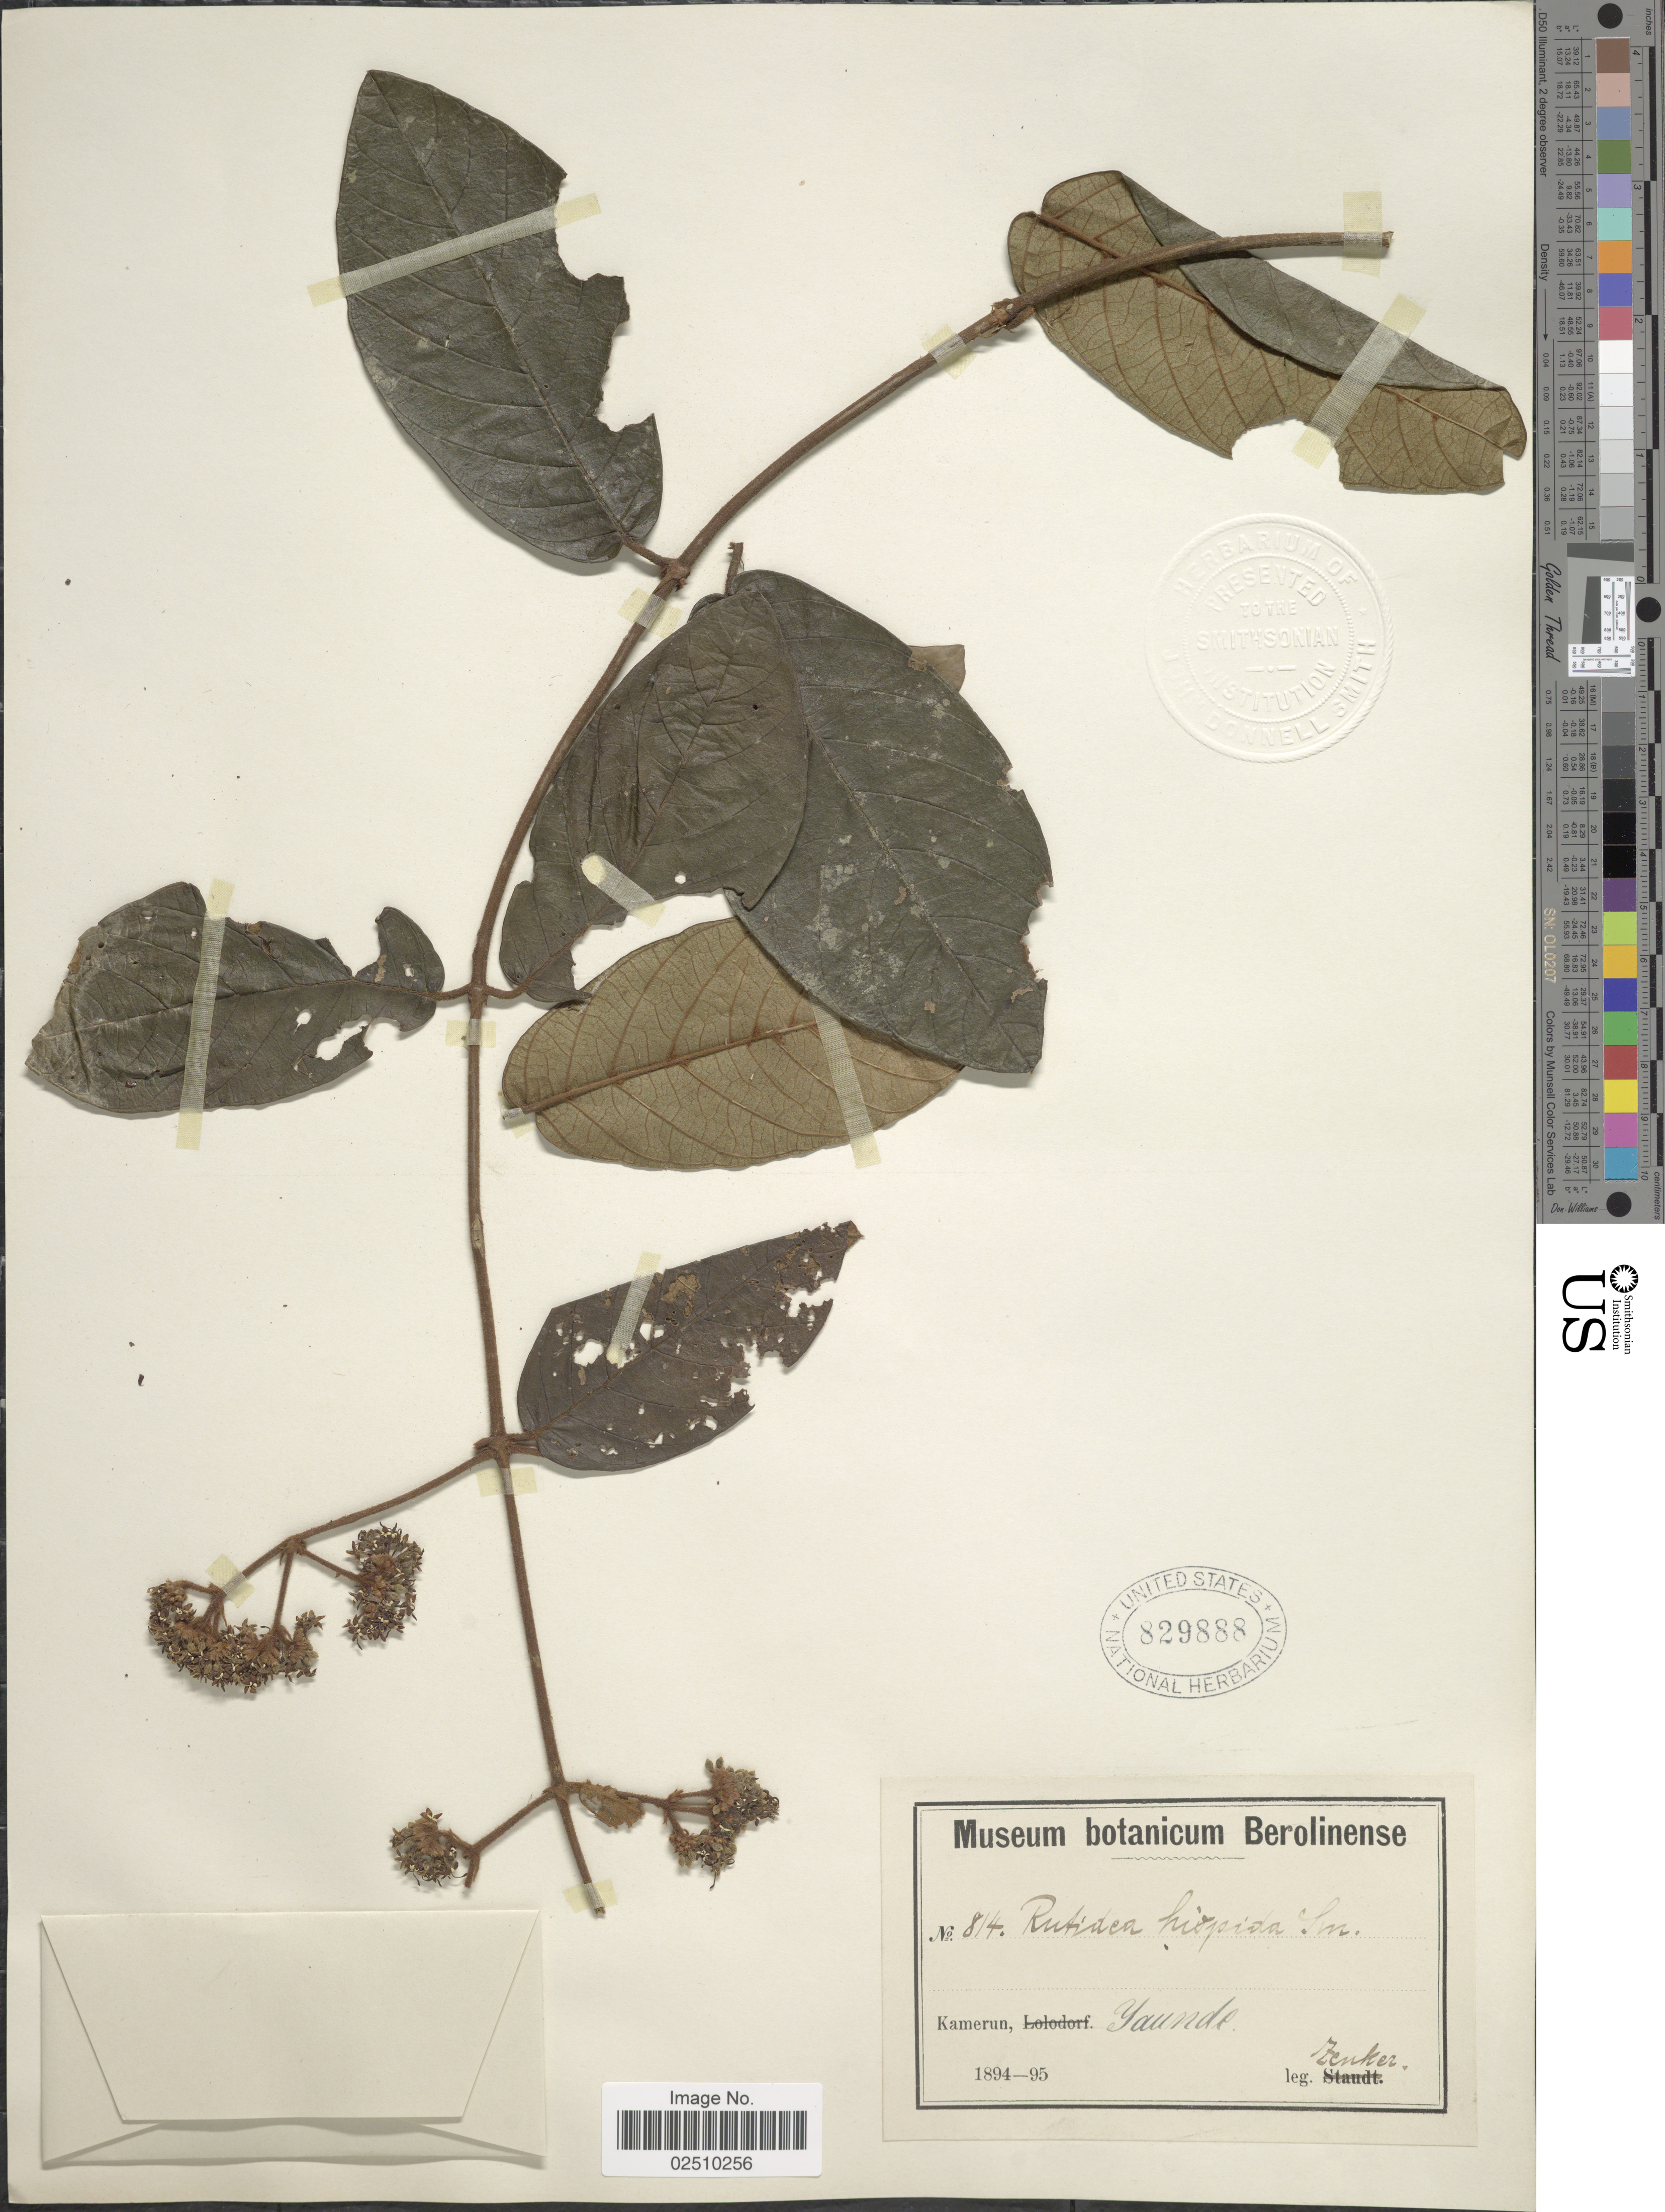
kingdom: Plantae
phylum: Tracheophyta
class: Magnoliopsida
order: Gentianales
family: Rubiaceae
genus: Rutidea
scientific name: Rutidea hispida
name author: Hiern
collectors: G. A. Zenker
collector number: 814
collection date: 1894/1895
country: Cameroon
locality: Kamerun, Yaunde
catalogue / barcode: US 829888